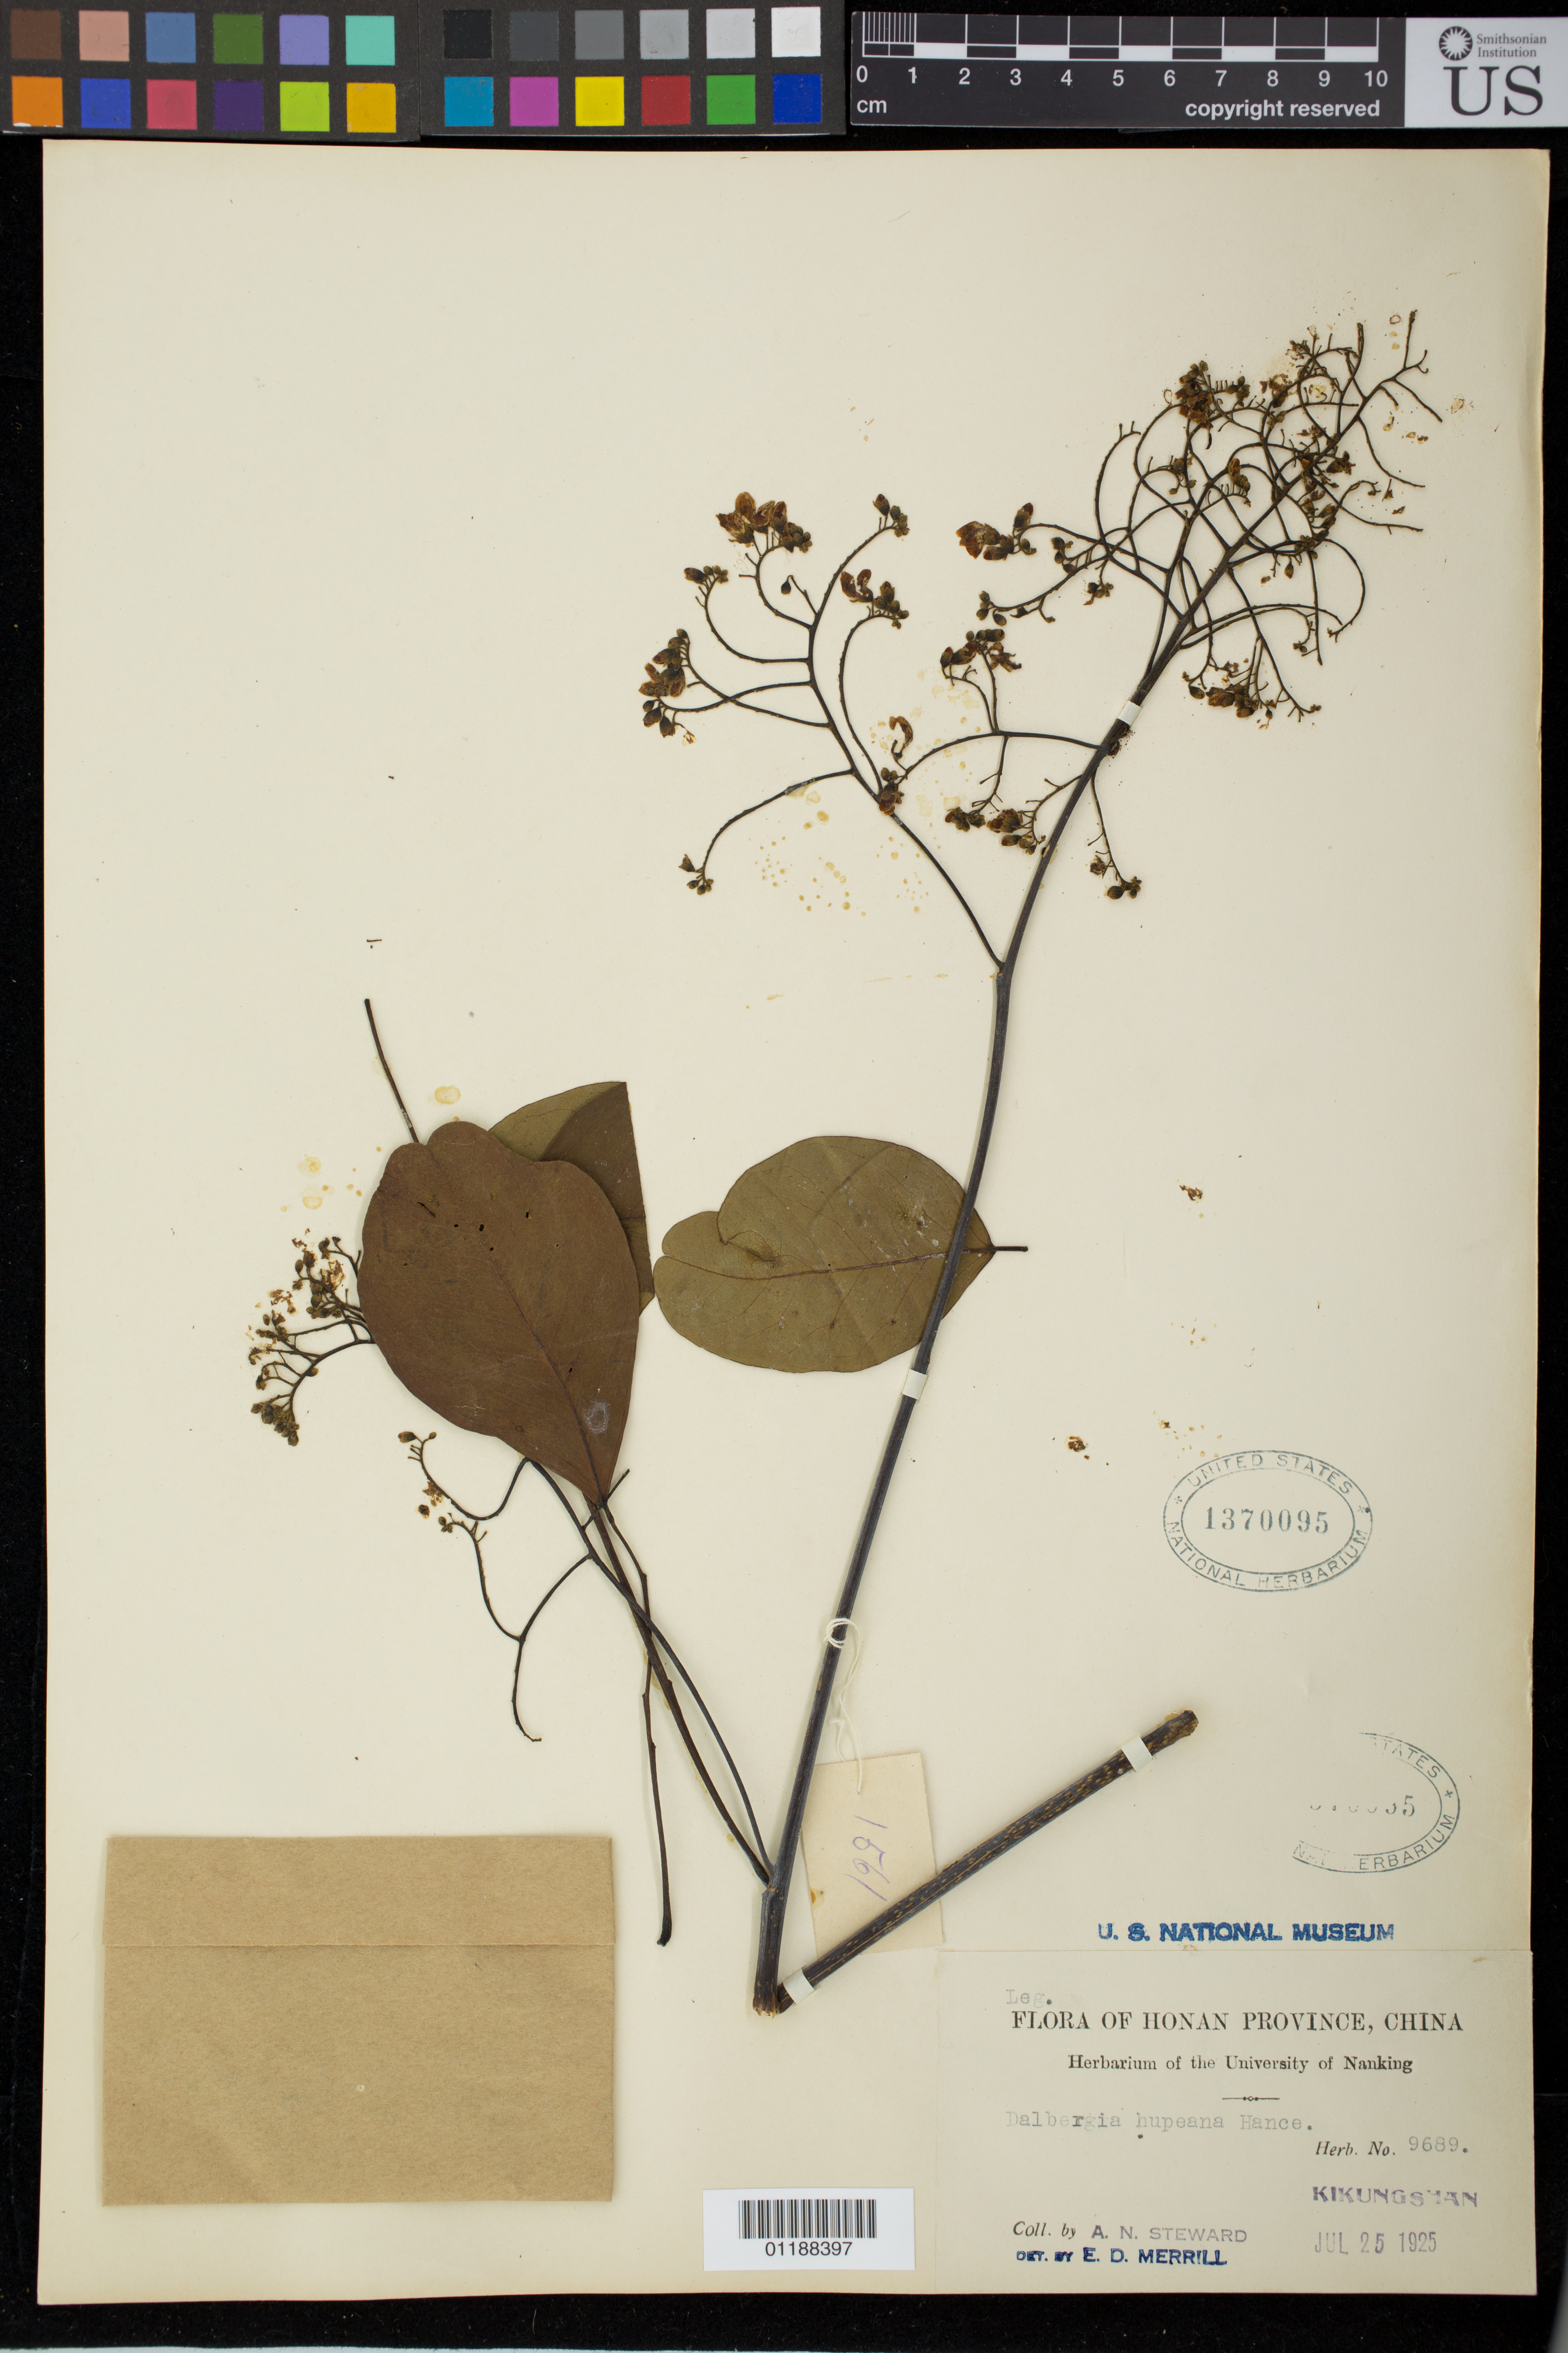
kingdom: Plantae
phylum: Tracheophyta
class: Magnoliopsida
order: Fabales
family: Fabaceae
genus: Dalbergia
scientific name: Dalbergia hupeana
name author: Hance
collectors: A. Steward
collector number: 9689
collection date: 1925-07-25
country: China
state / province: Hunan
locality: Kikungshan (Jigongshan)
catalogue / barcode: US 1370095